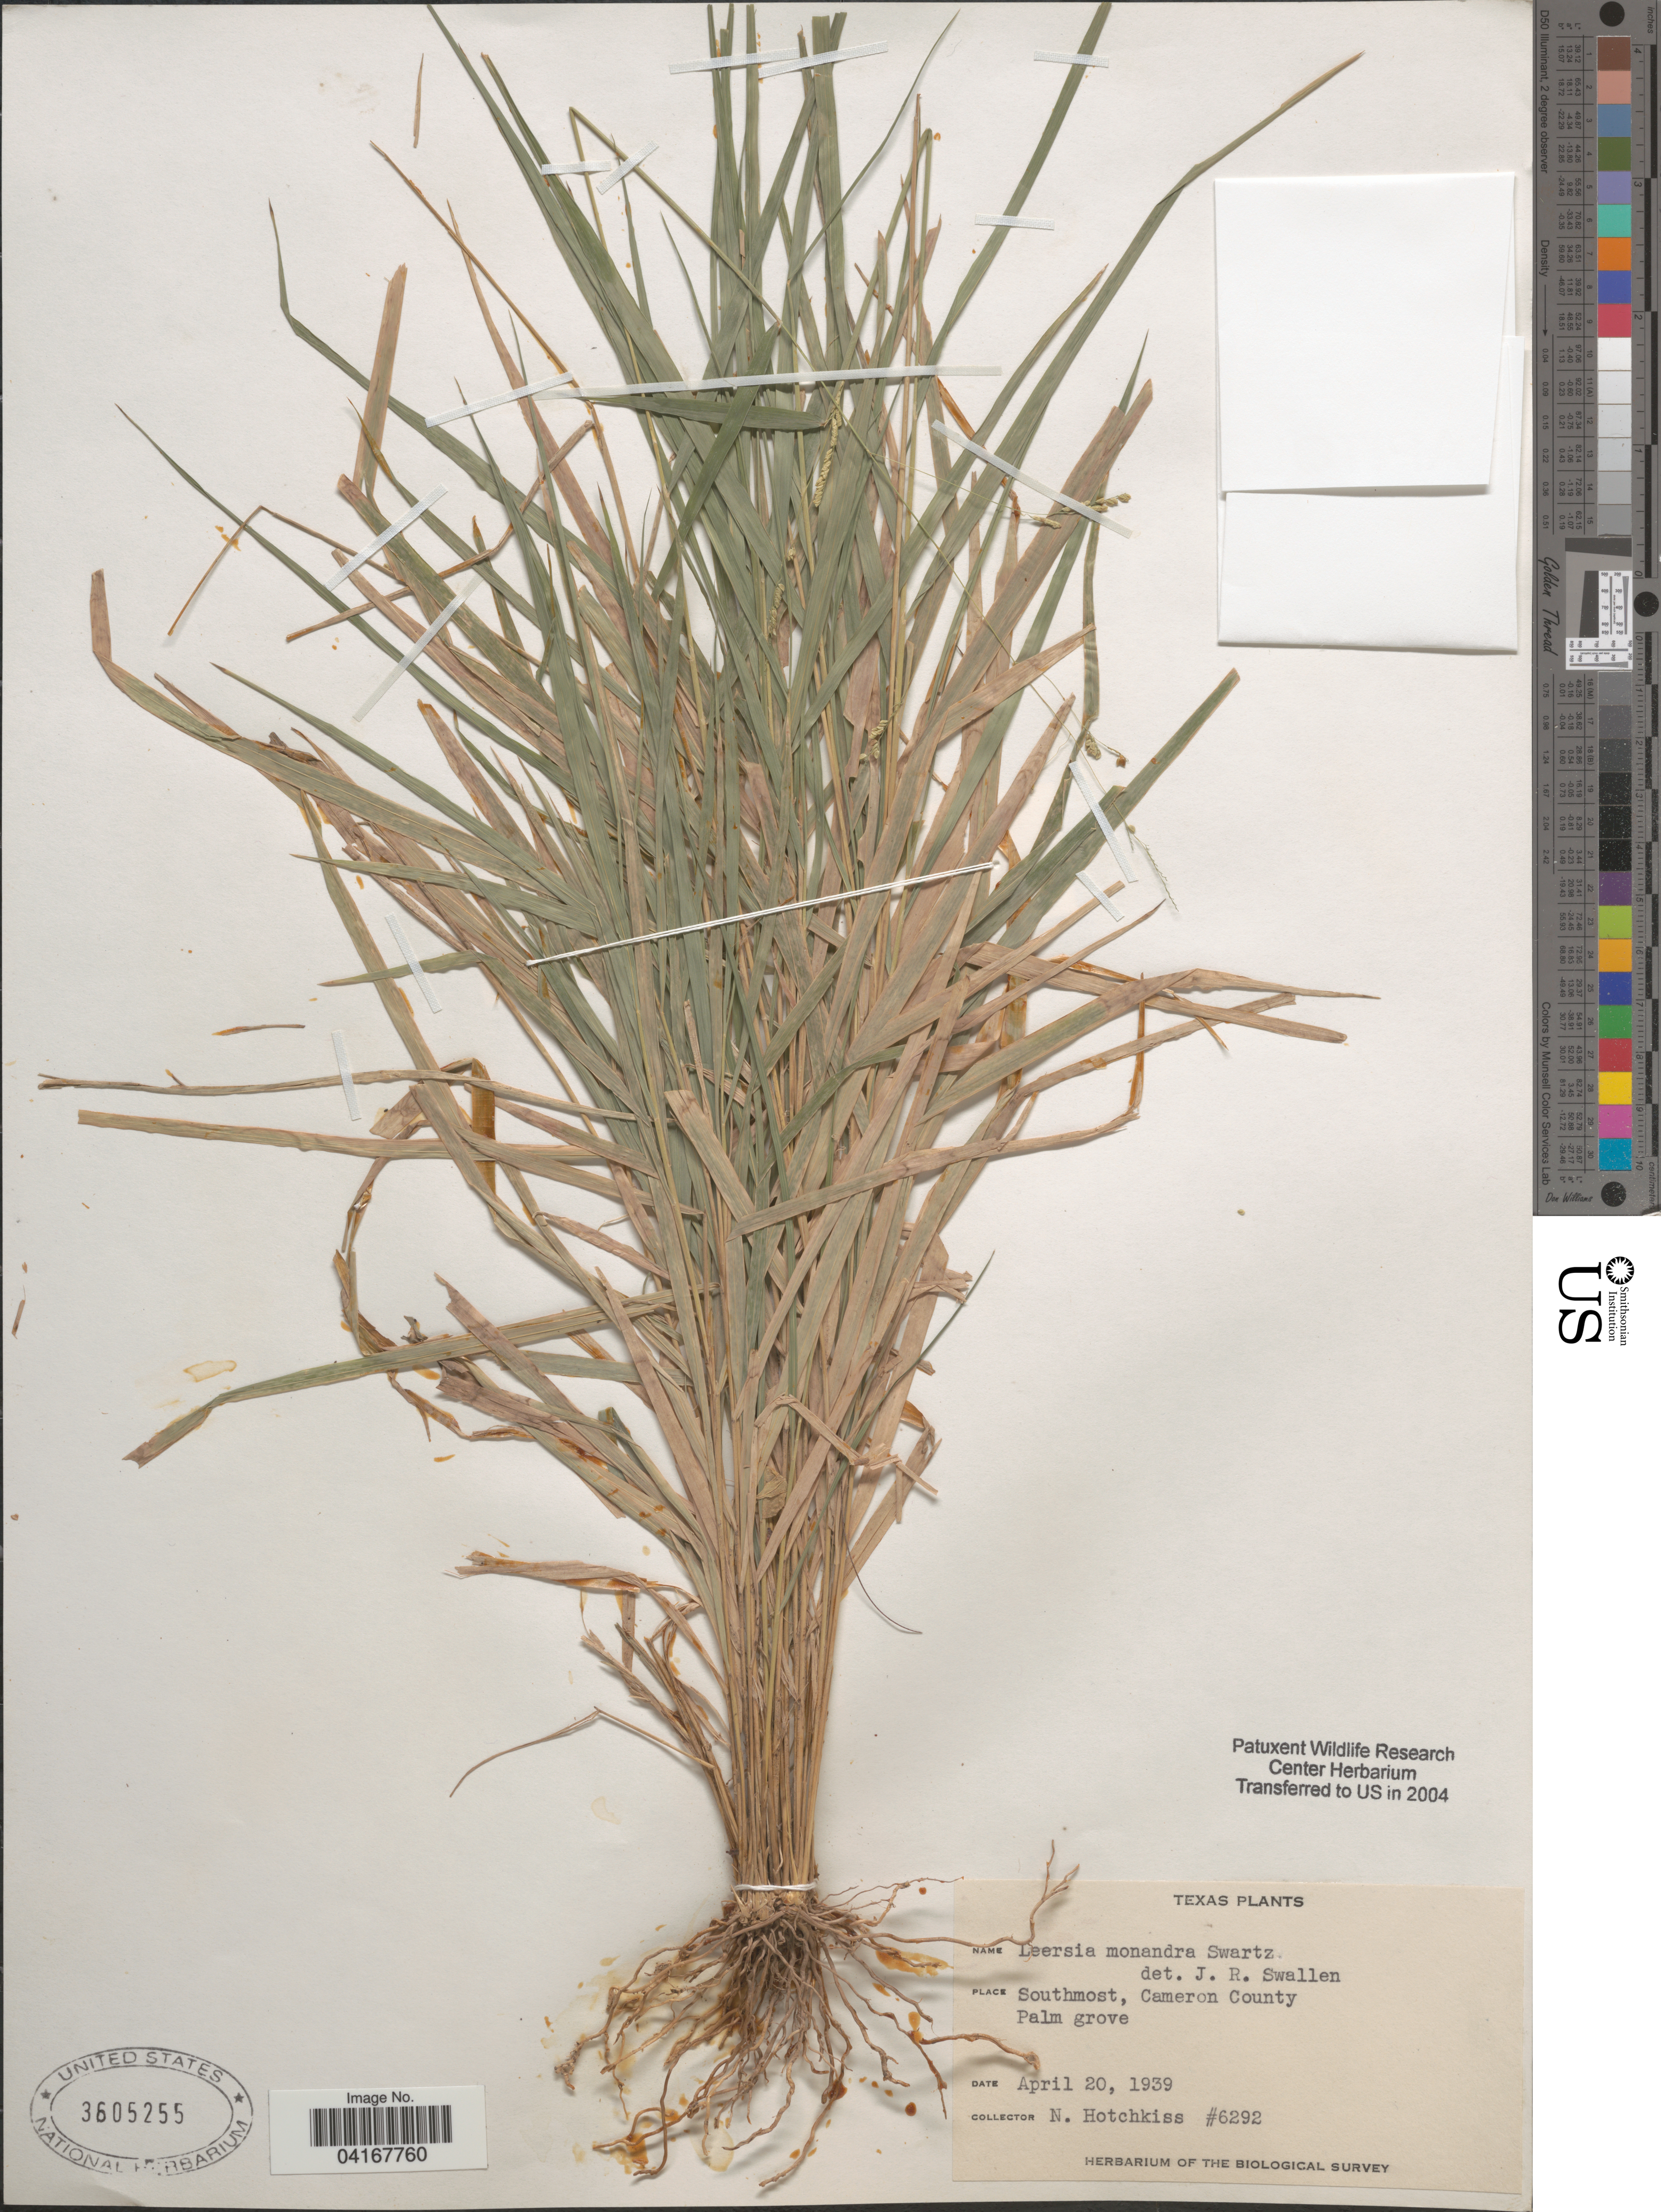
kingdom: Plantae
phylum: Tracheophyta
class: Liliopsida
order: Poales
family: Poaceae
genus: Leersia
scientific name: Leersia monandra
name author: Sw.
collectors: N. Hotchkiss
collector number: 6292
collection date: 1939-04-20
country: United States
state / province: Texas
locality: Southmost, Cameron County. Palm grove. The Biological Survey.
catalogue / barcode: US 3605255